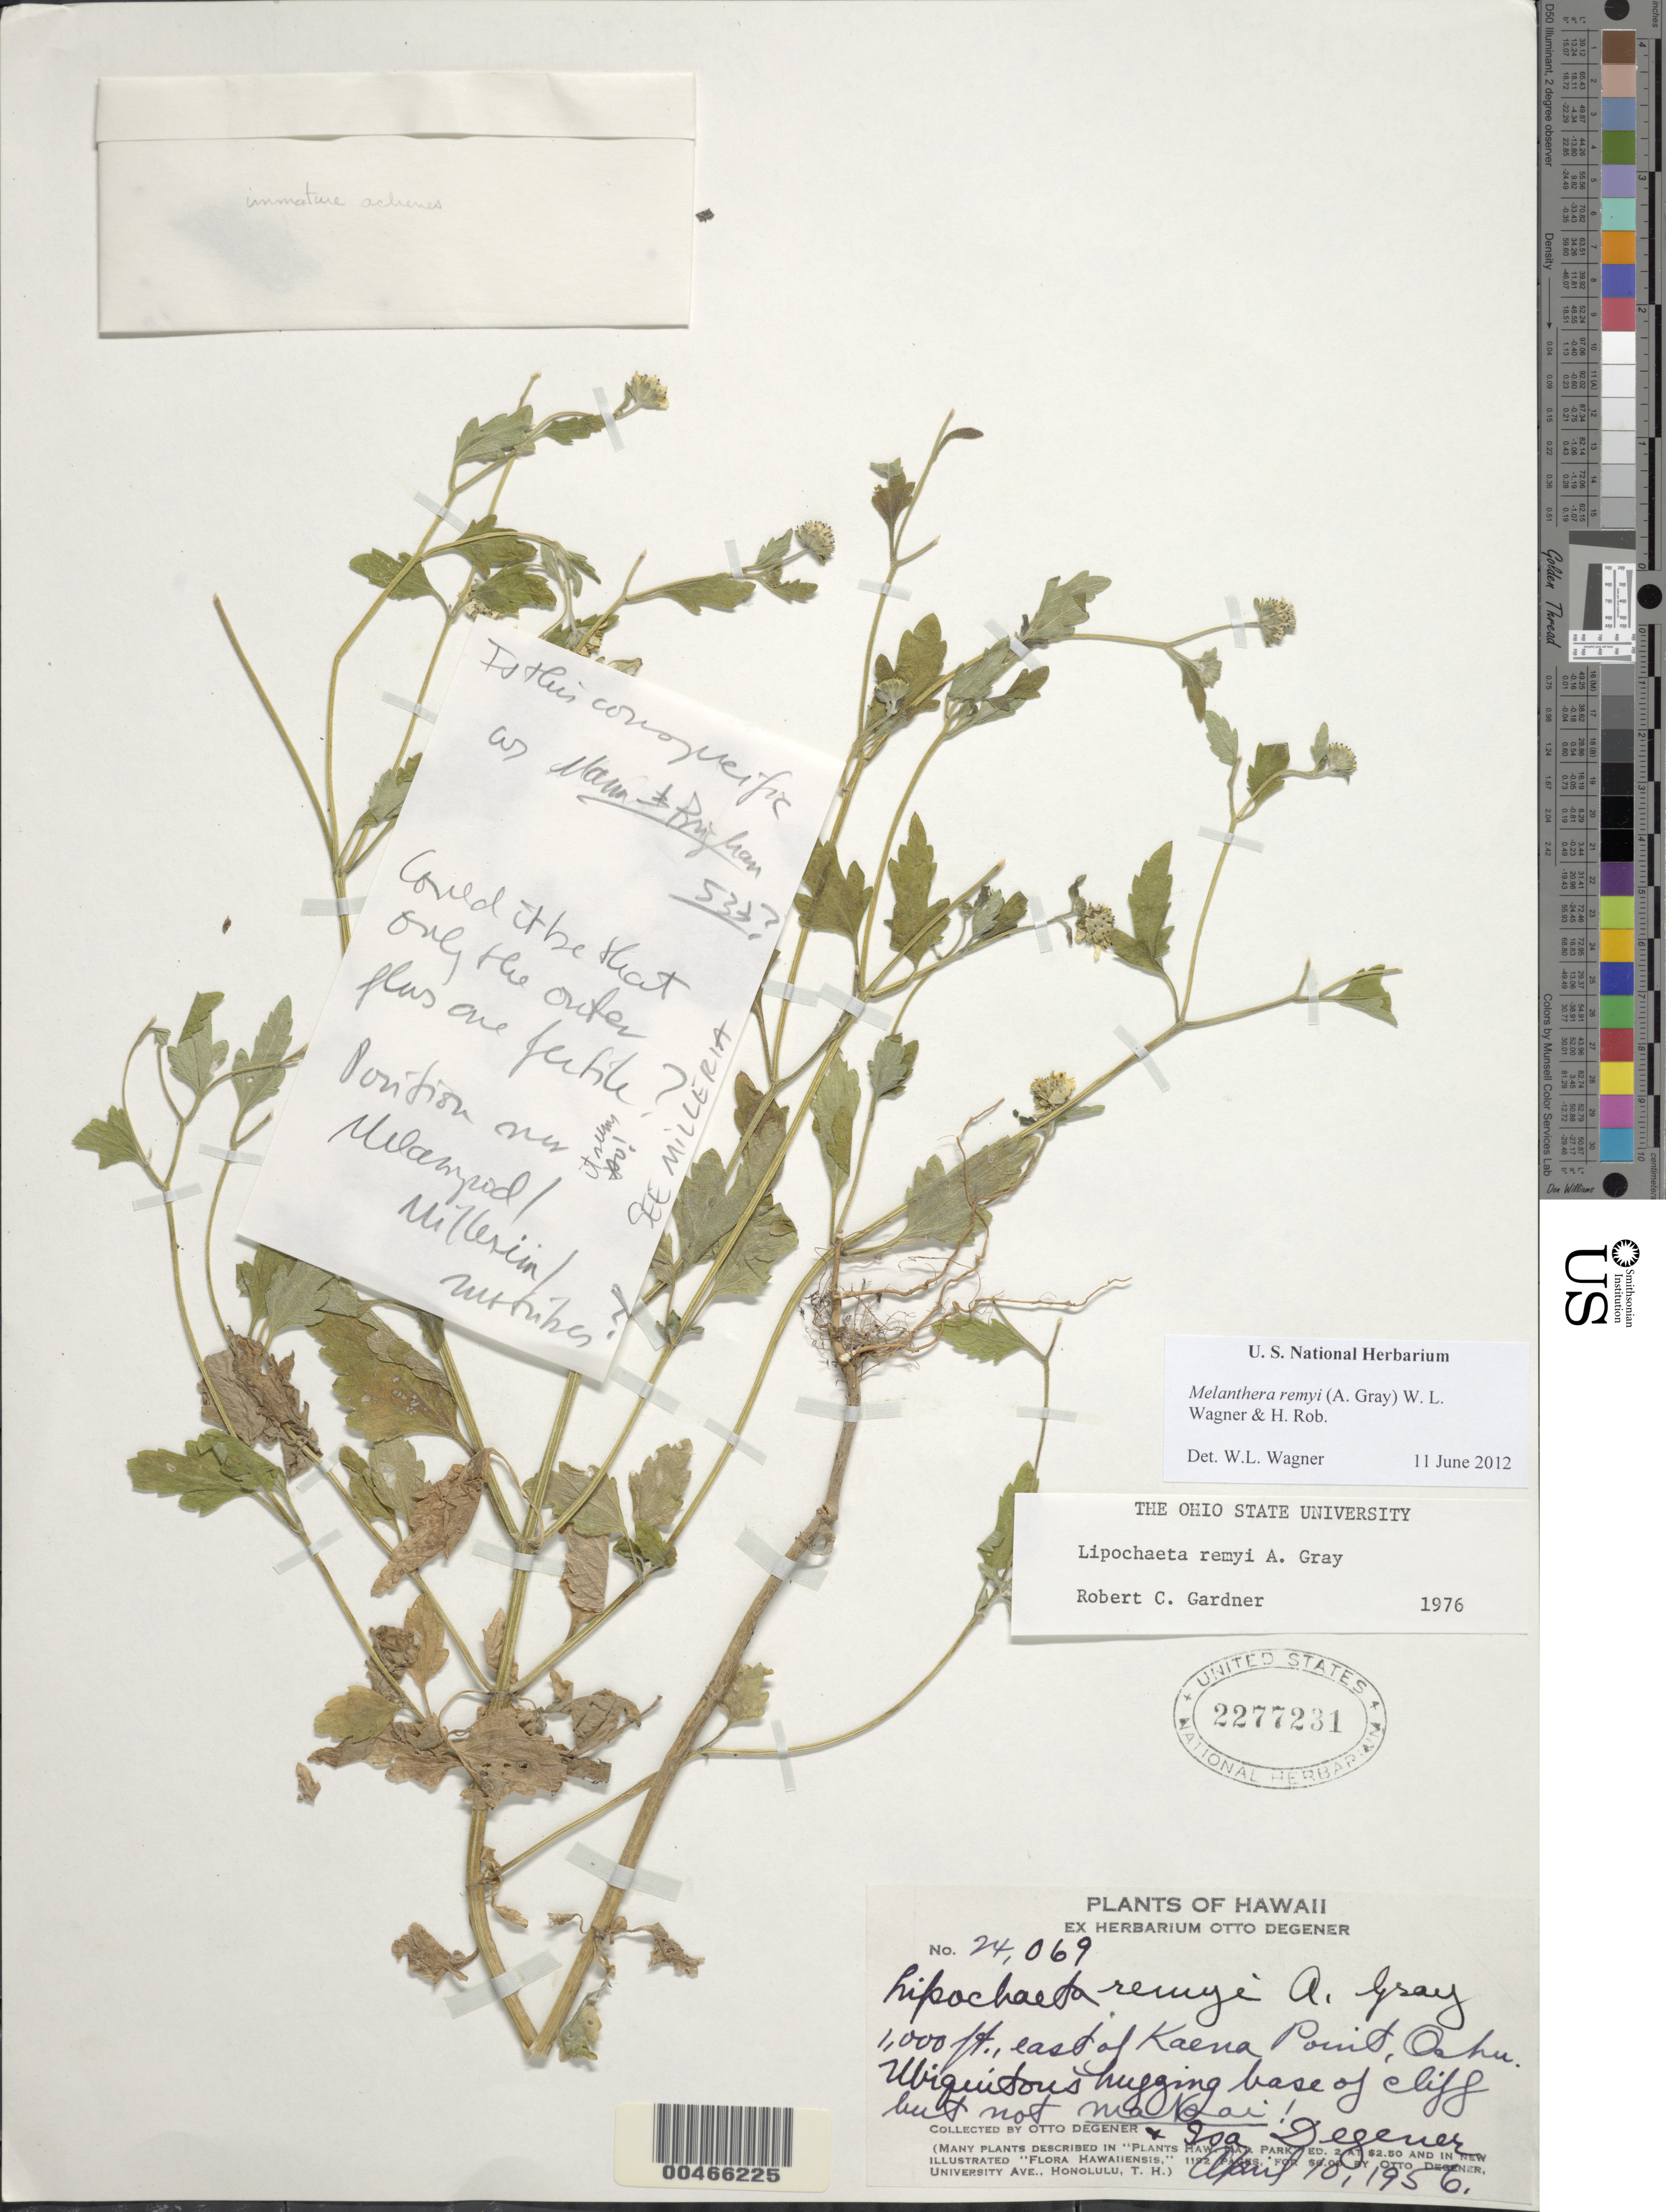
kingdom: Plantae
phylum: Tracheophyta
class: Magnoliopsida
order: Asterales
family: Asteraceae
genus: Wollastonia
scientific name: Wollastonia remyi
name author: (A. Gray) Orchard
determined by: Wagner, W. L., (BOT), Smithsonian Institution - National Museum of Natural History (UNITED STATES)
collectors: O. Degener & I. Degener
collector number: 24069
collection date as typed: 10 Apr 1956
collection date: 1956-04-10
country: United States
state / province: Hawaii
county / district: Honolulu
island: Oahu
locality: E of Kaena Point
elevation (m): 305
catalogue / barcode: US 2277231